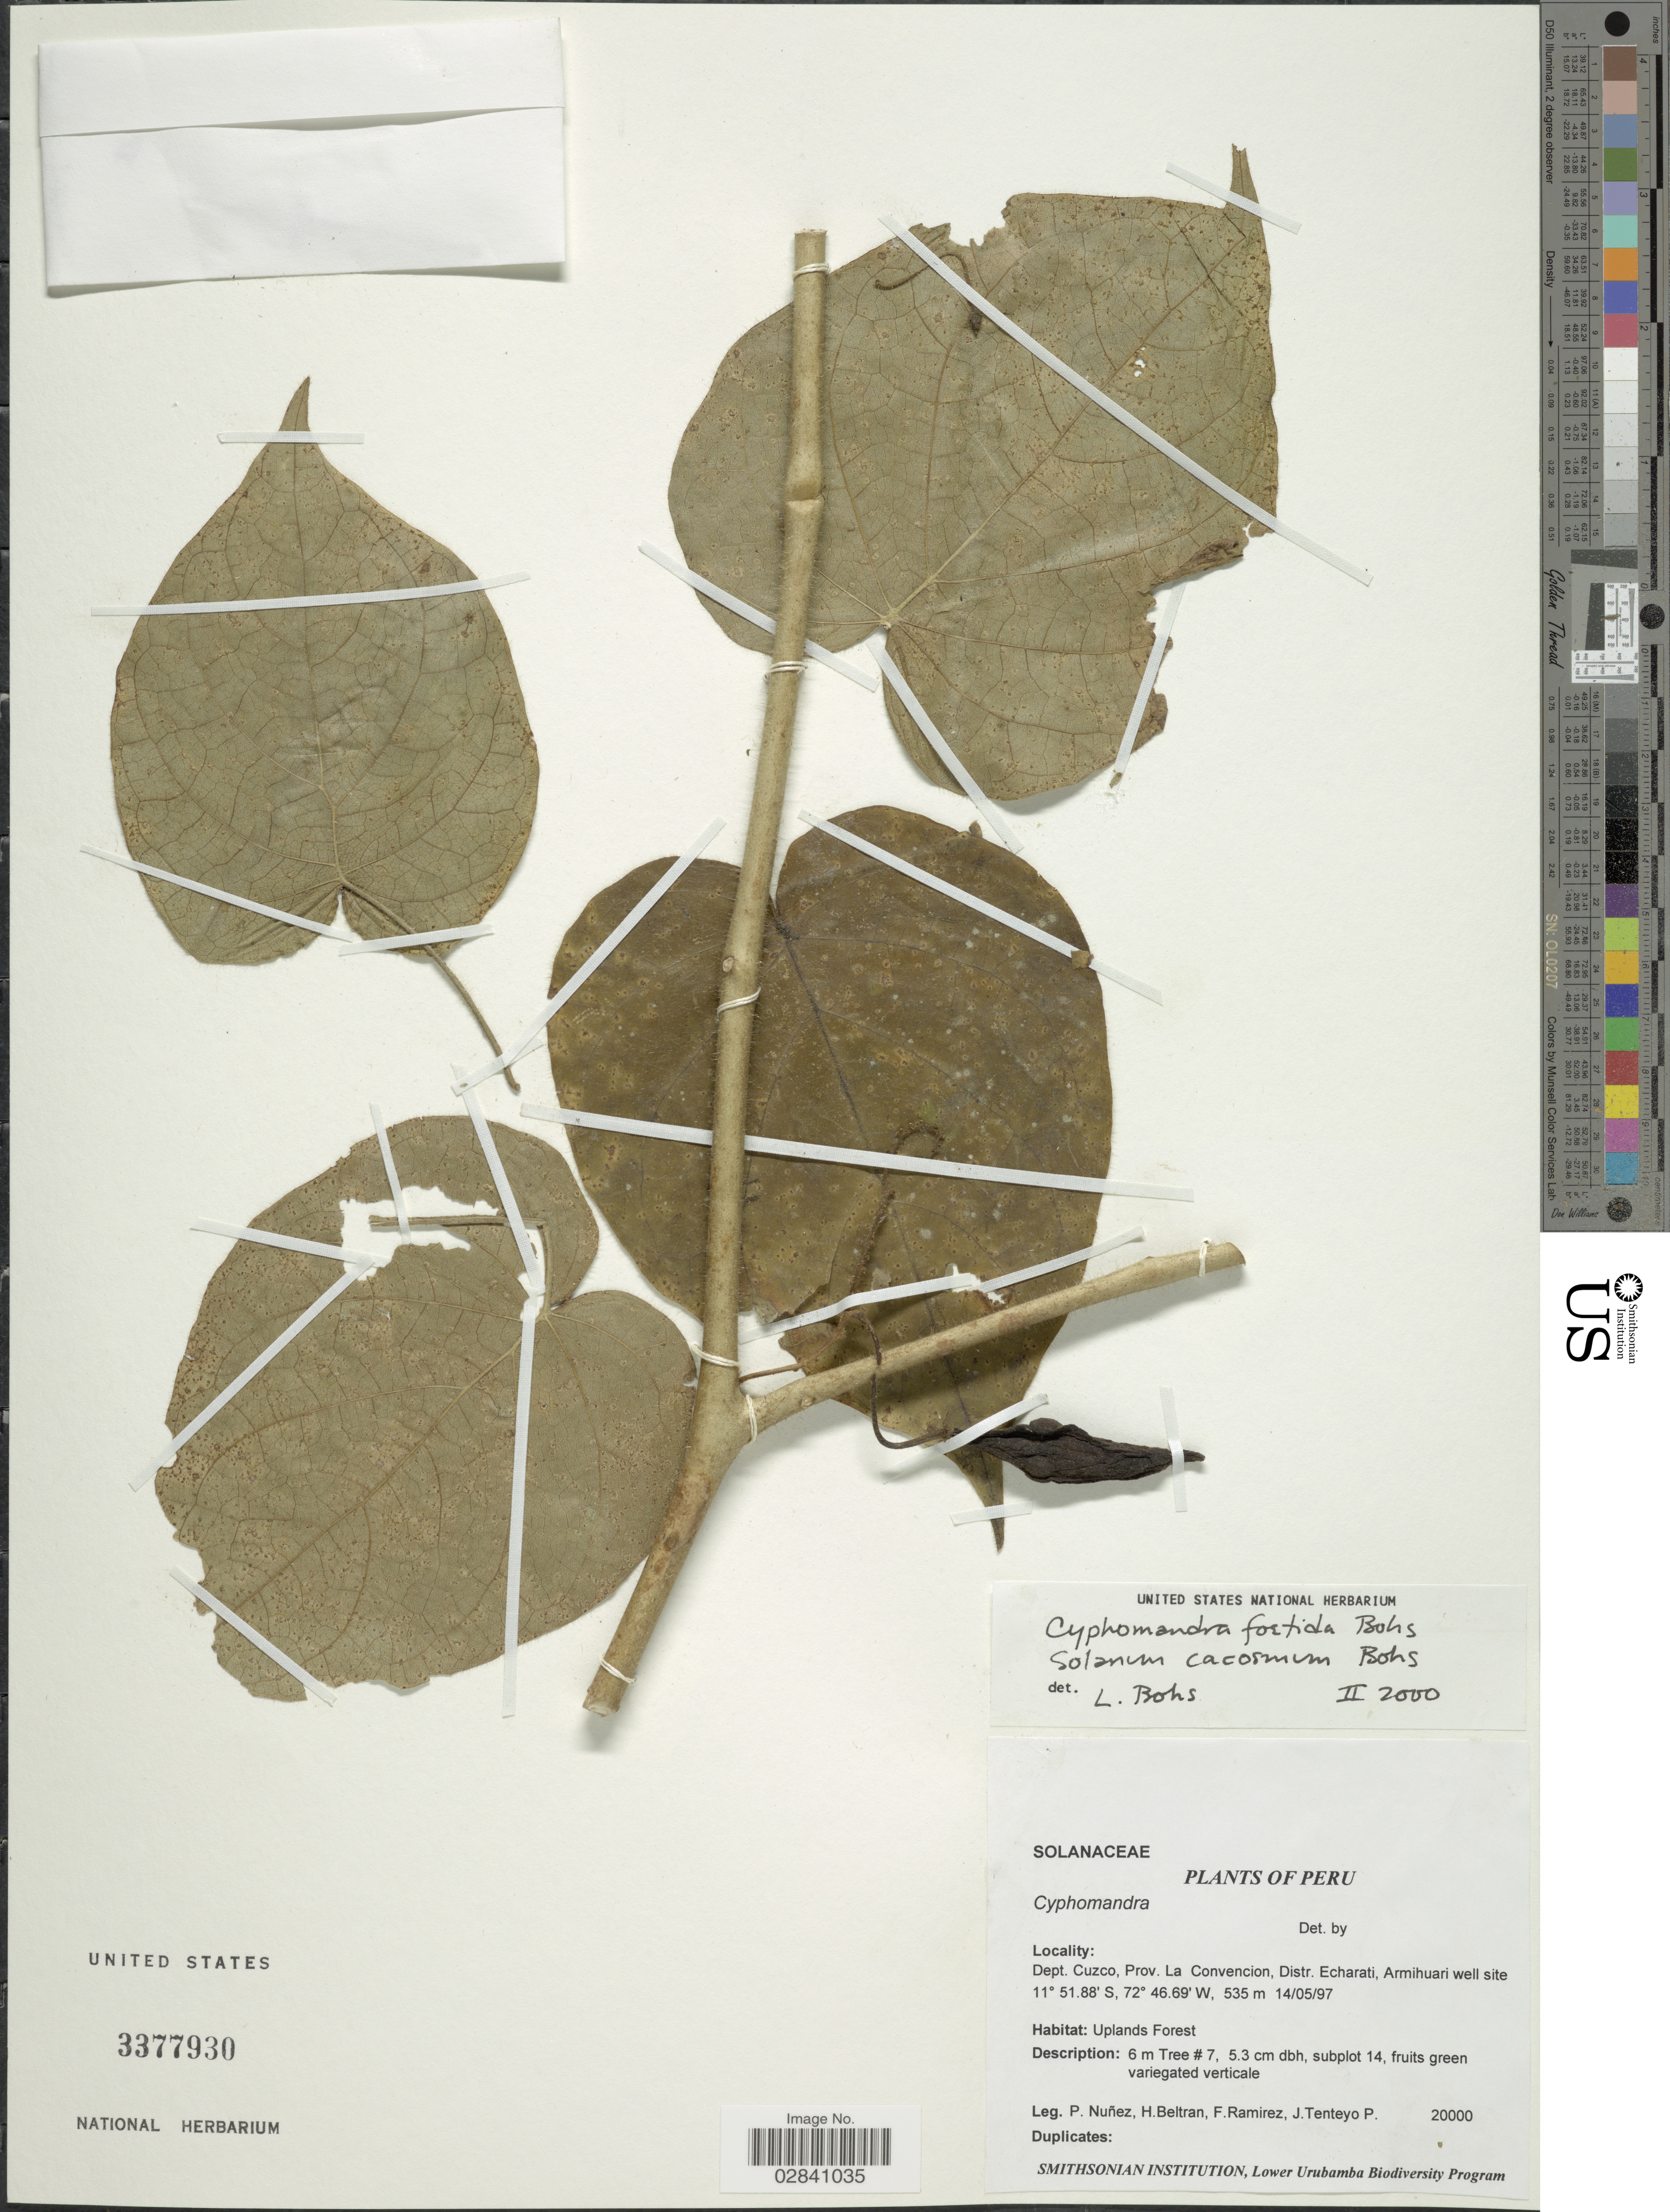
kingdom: Plantae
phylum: Tracheophyta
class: Magnoliopsida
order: Solanales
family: Solanaceae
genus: Cyphomandra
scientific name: Cyphomandra foetida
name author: Bitter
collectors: P. Nuñez V., H. Beltran, F. Ramirez & J. Tenteyo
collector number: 20000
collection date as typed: Transcribed d/m/y: 14/5/97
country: Peru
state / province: Cusco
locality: Dept. Cuzco, Prov. La Convencion, Distr. Echarati, Armihuari well site.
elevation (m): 535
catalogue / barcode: US 3377930